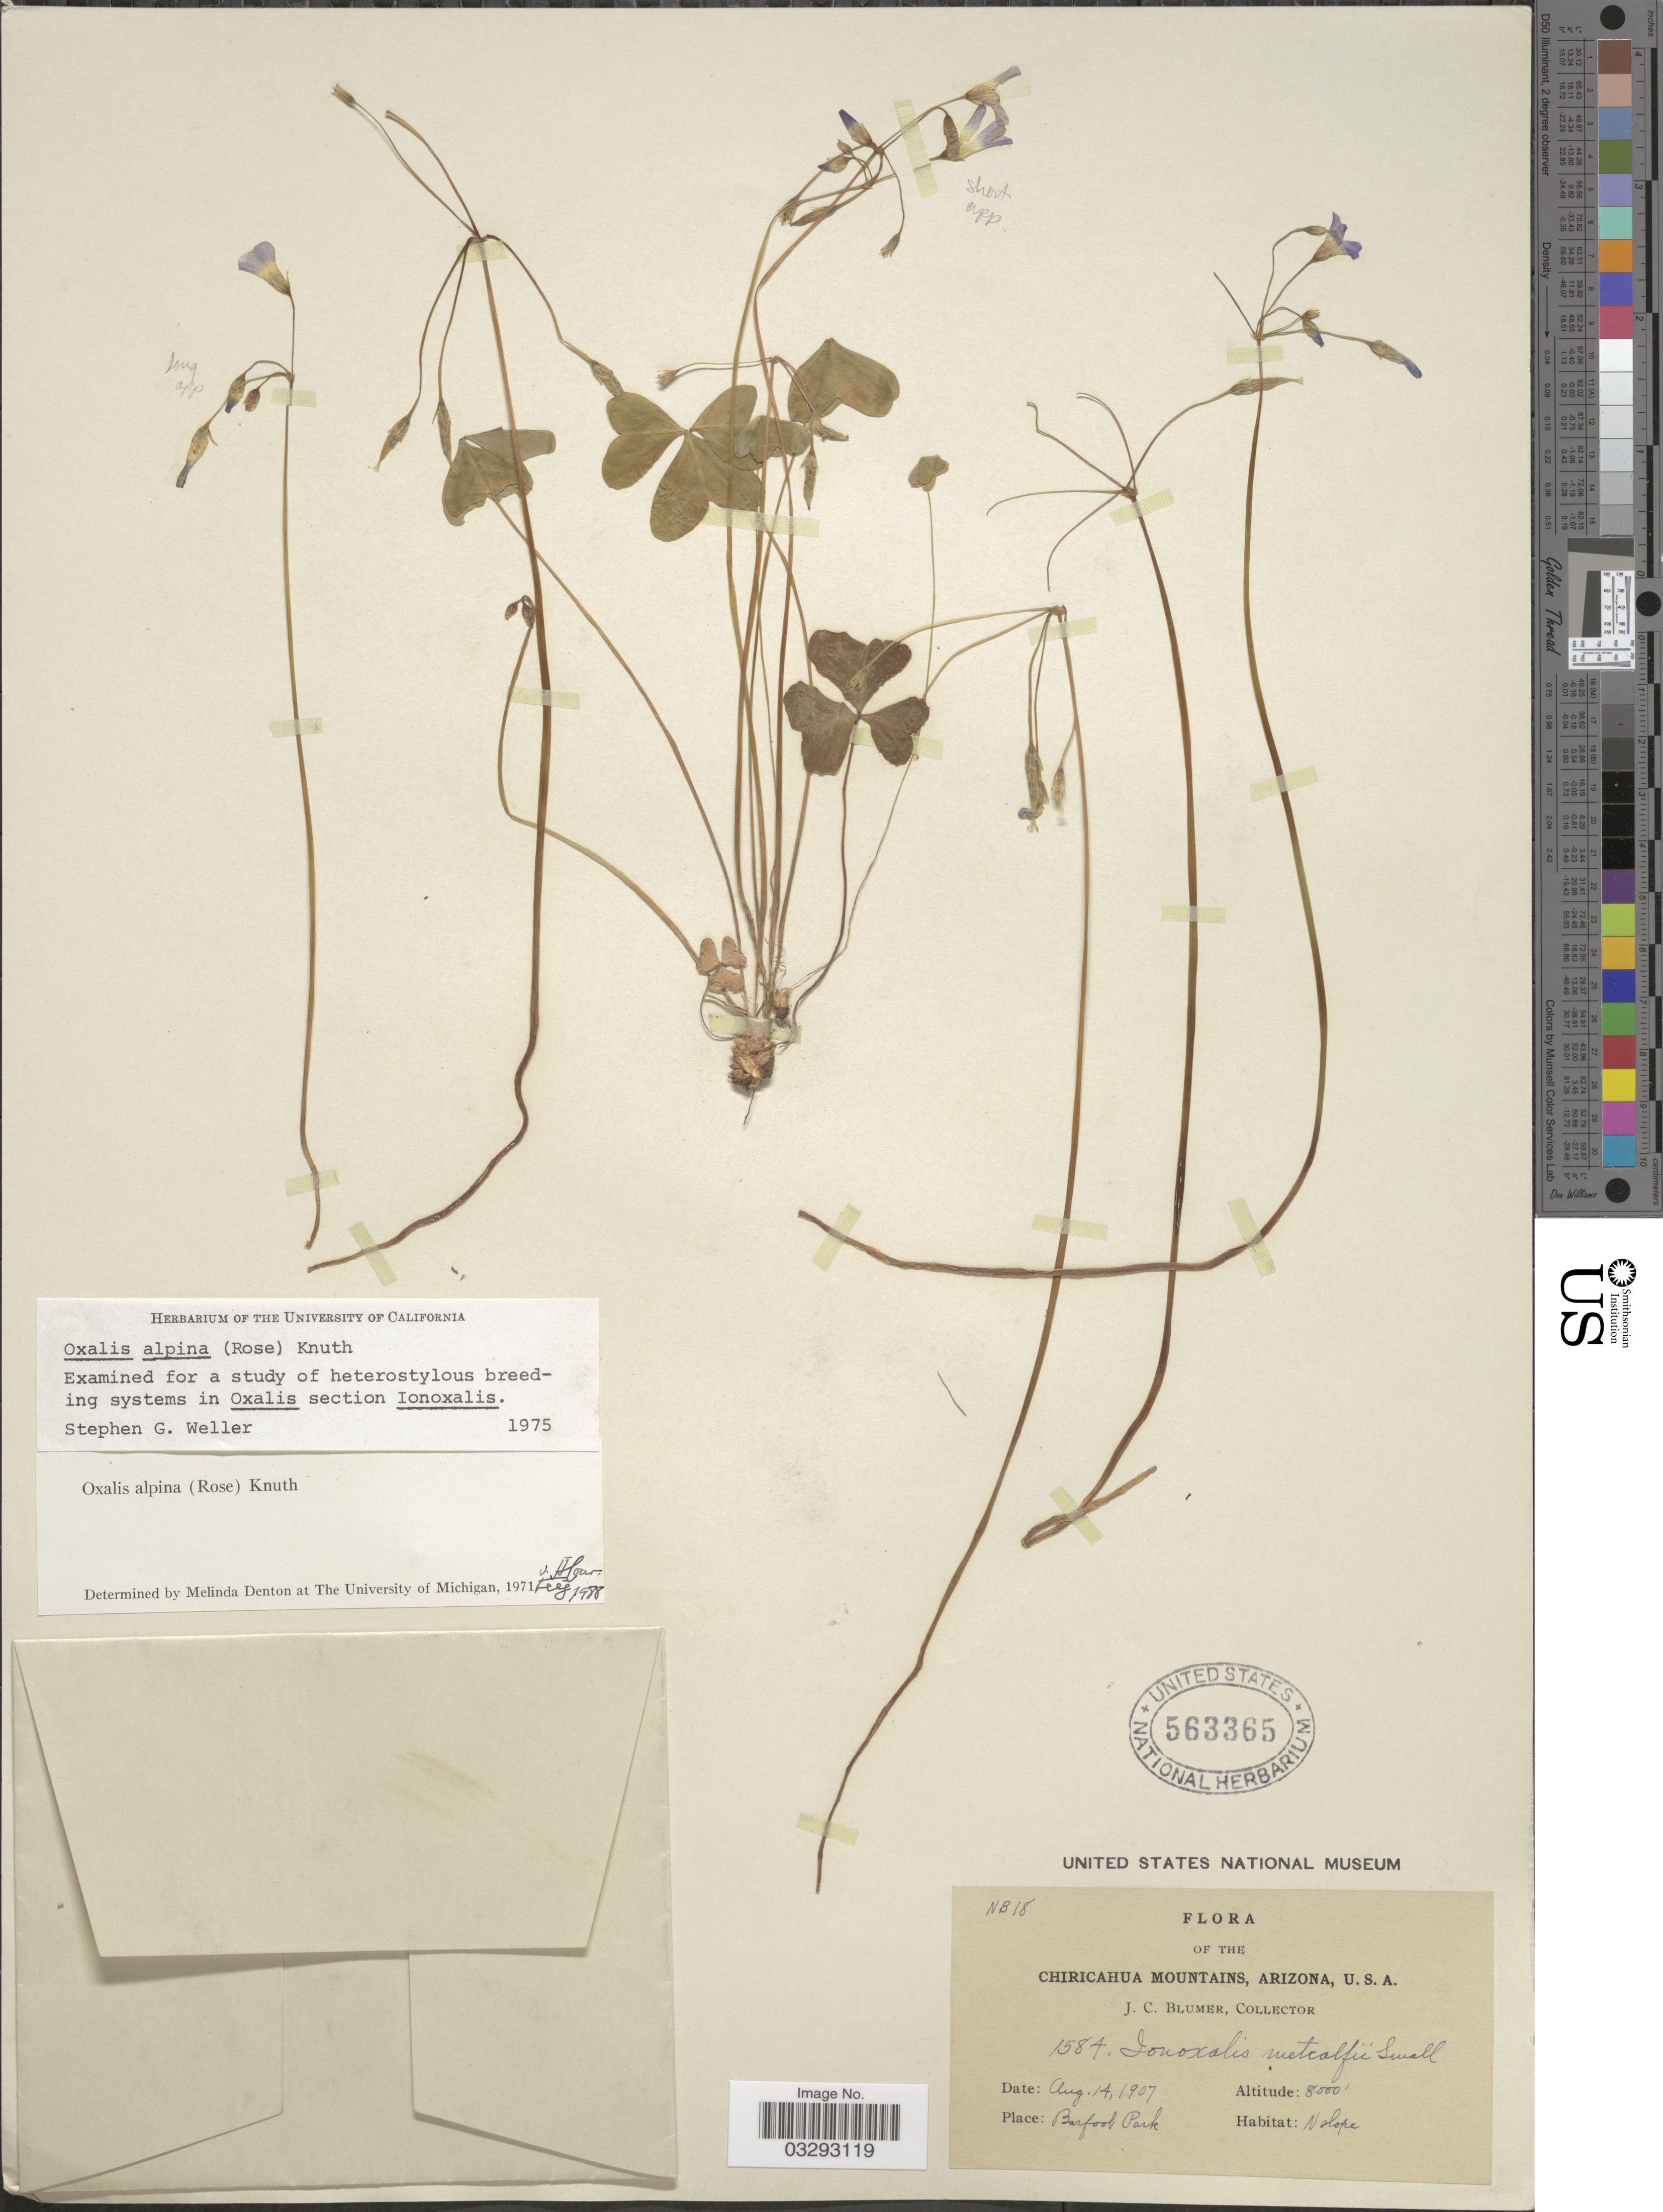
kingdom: Plantae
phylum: Tracheophyta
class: Magnoliopsida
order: Oxalidales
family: Oxalidaceae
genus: Oxalis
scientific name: Oxalis alpina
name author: (Rose) R. Knuth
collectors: J. C. Blumer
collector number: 1584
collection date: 1907-08-14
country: United States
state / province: Arizona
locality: Chiricahua Mountains, U.S.A. Barfoot Park. N. slope.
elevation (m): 2438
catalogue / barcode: US 563365